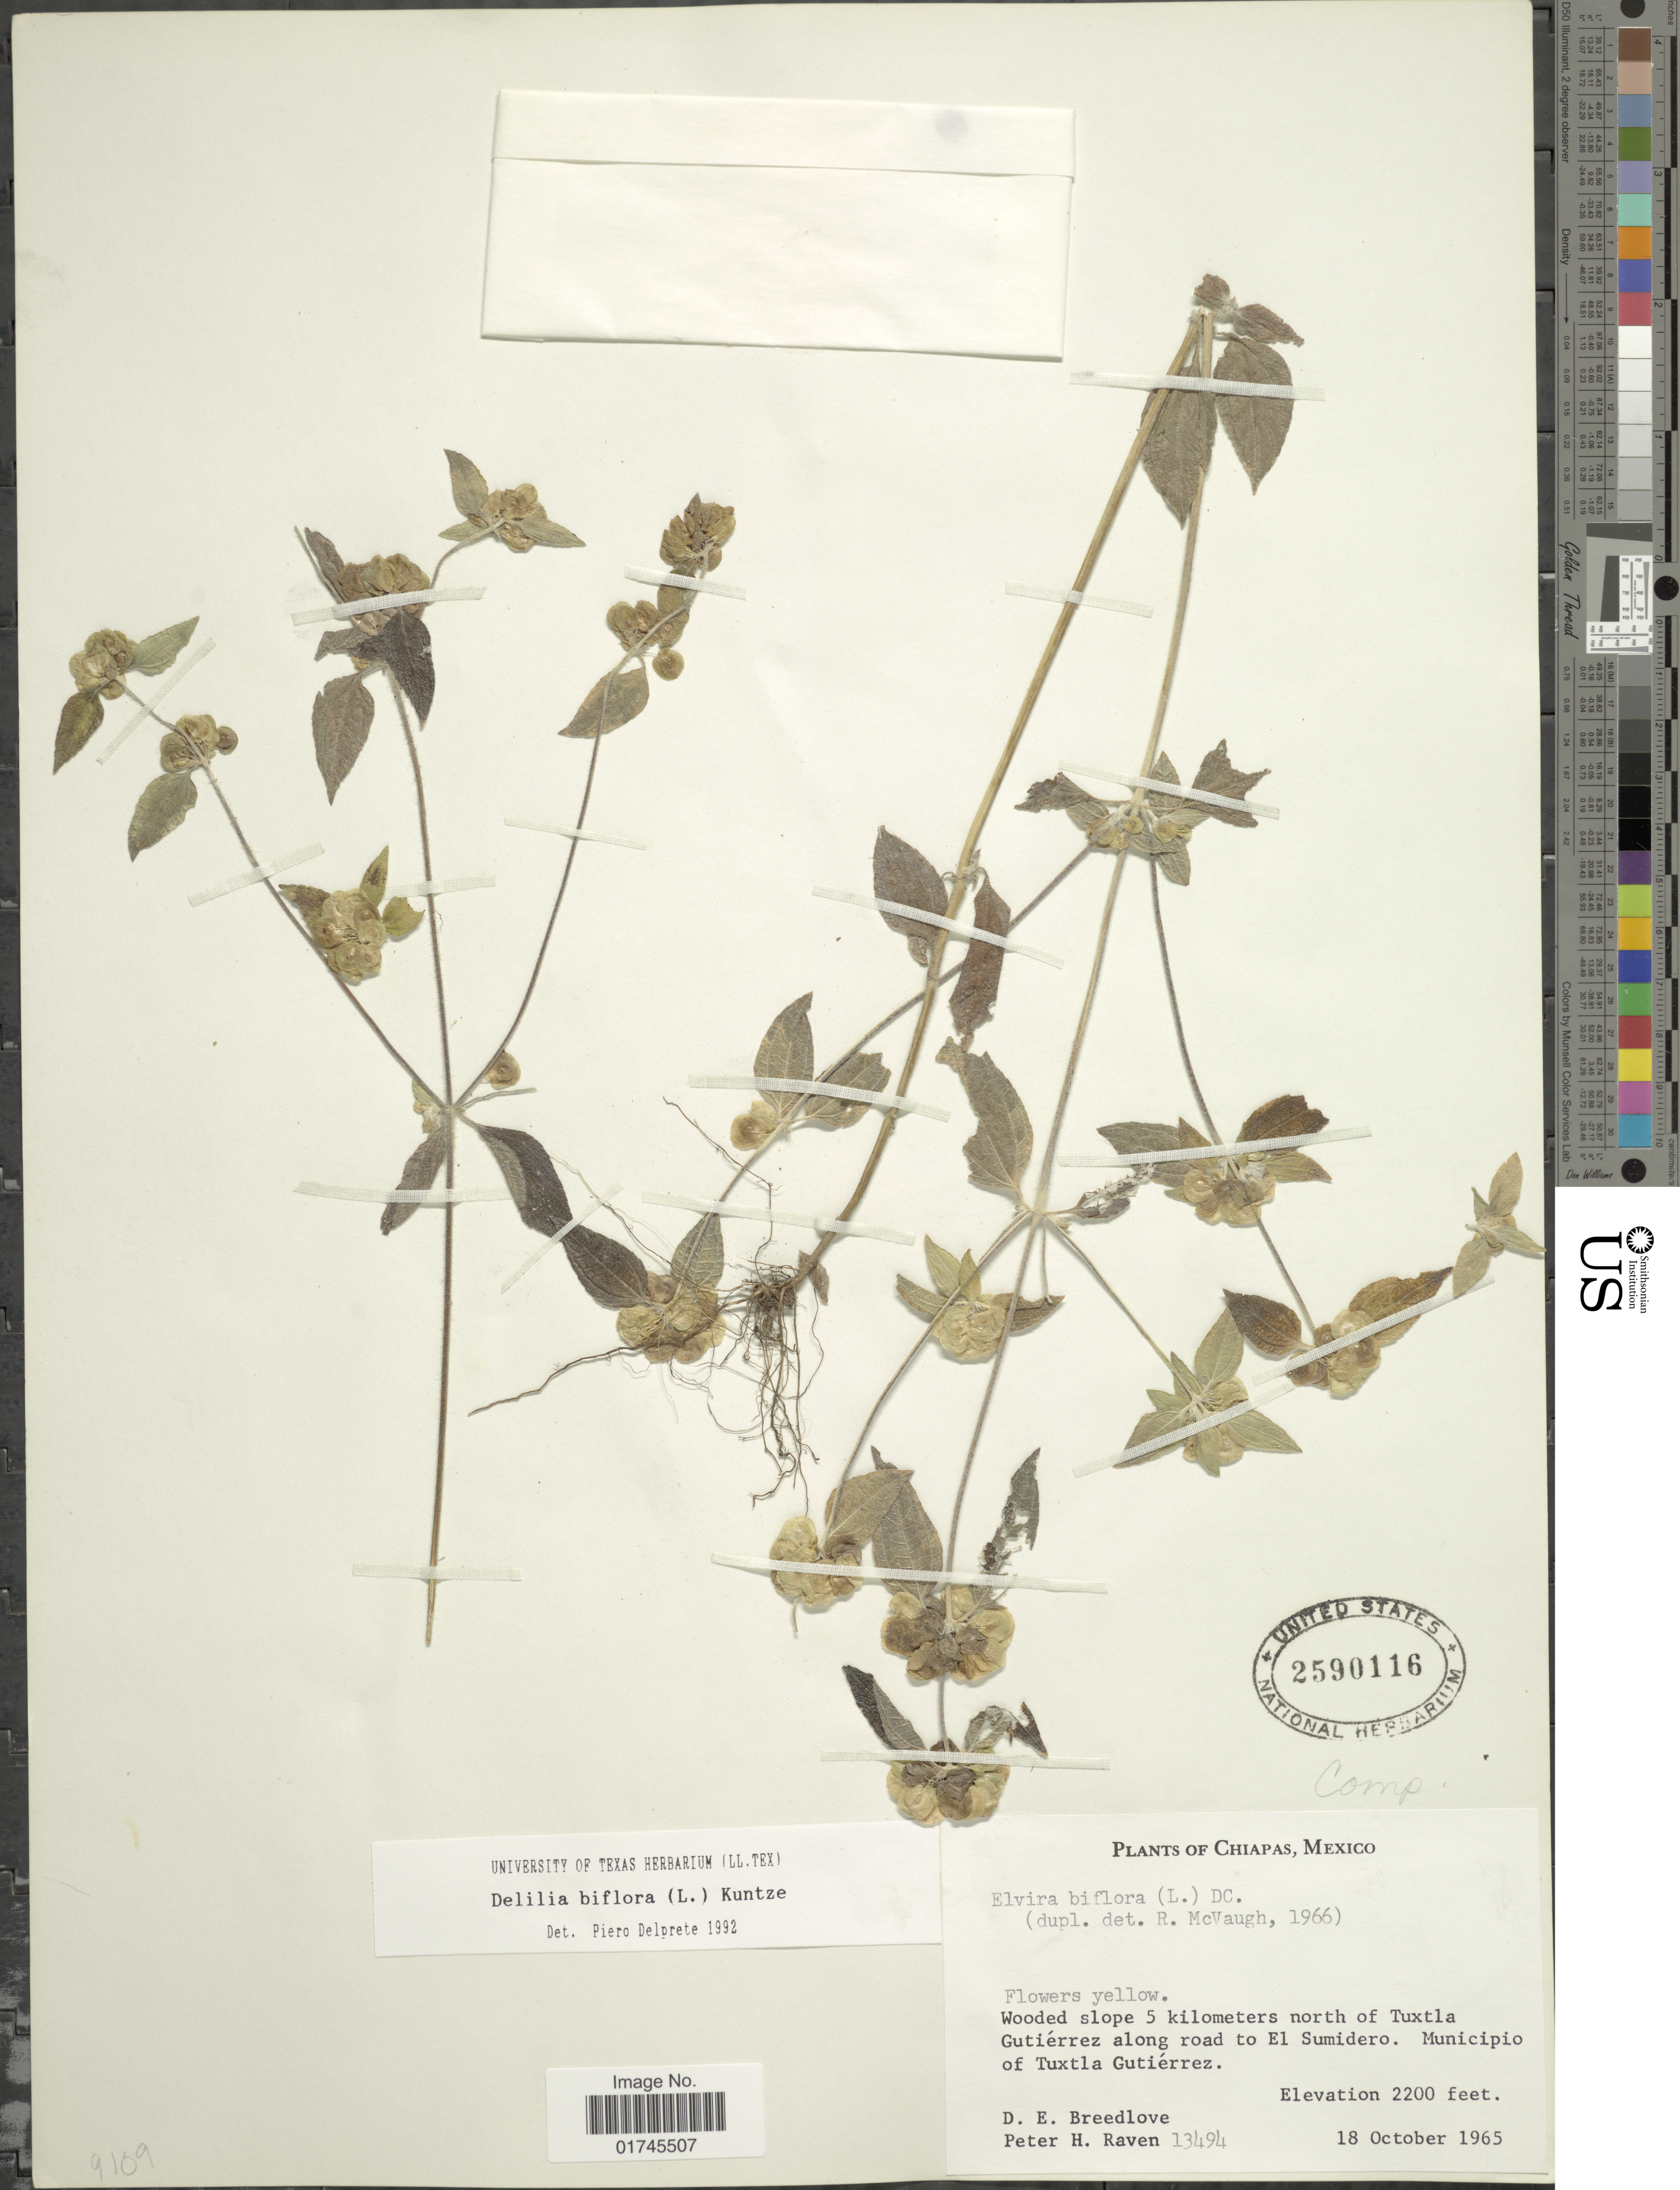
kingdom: Plantae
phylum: Tracheophyta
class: Magnoliopsida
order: Asterales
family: Asteraceae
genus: Delilia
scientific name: Delilia biflora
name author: (L.) Kuntze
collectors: D. E. Breedlove & P. Raven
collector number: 13494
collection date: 1965-10-18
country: Mexico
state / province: Chiapas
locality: Wooded slope 5 kilometers north of Tuxtla Gutiérrez along to El Sumidero. Municipio of Tuxtla Gutiérrez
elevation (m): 671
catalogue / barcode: US 2590116